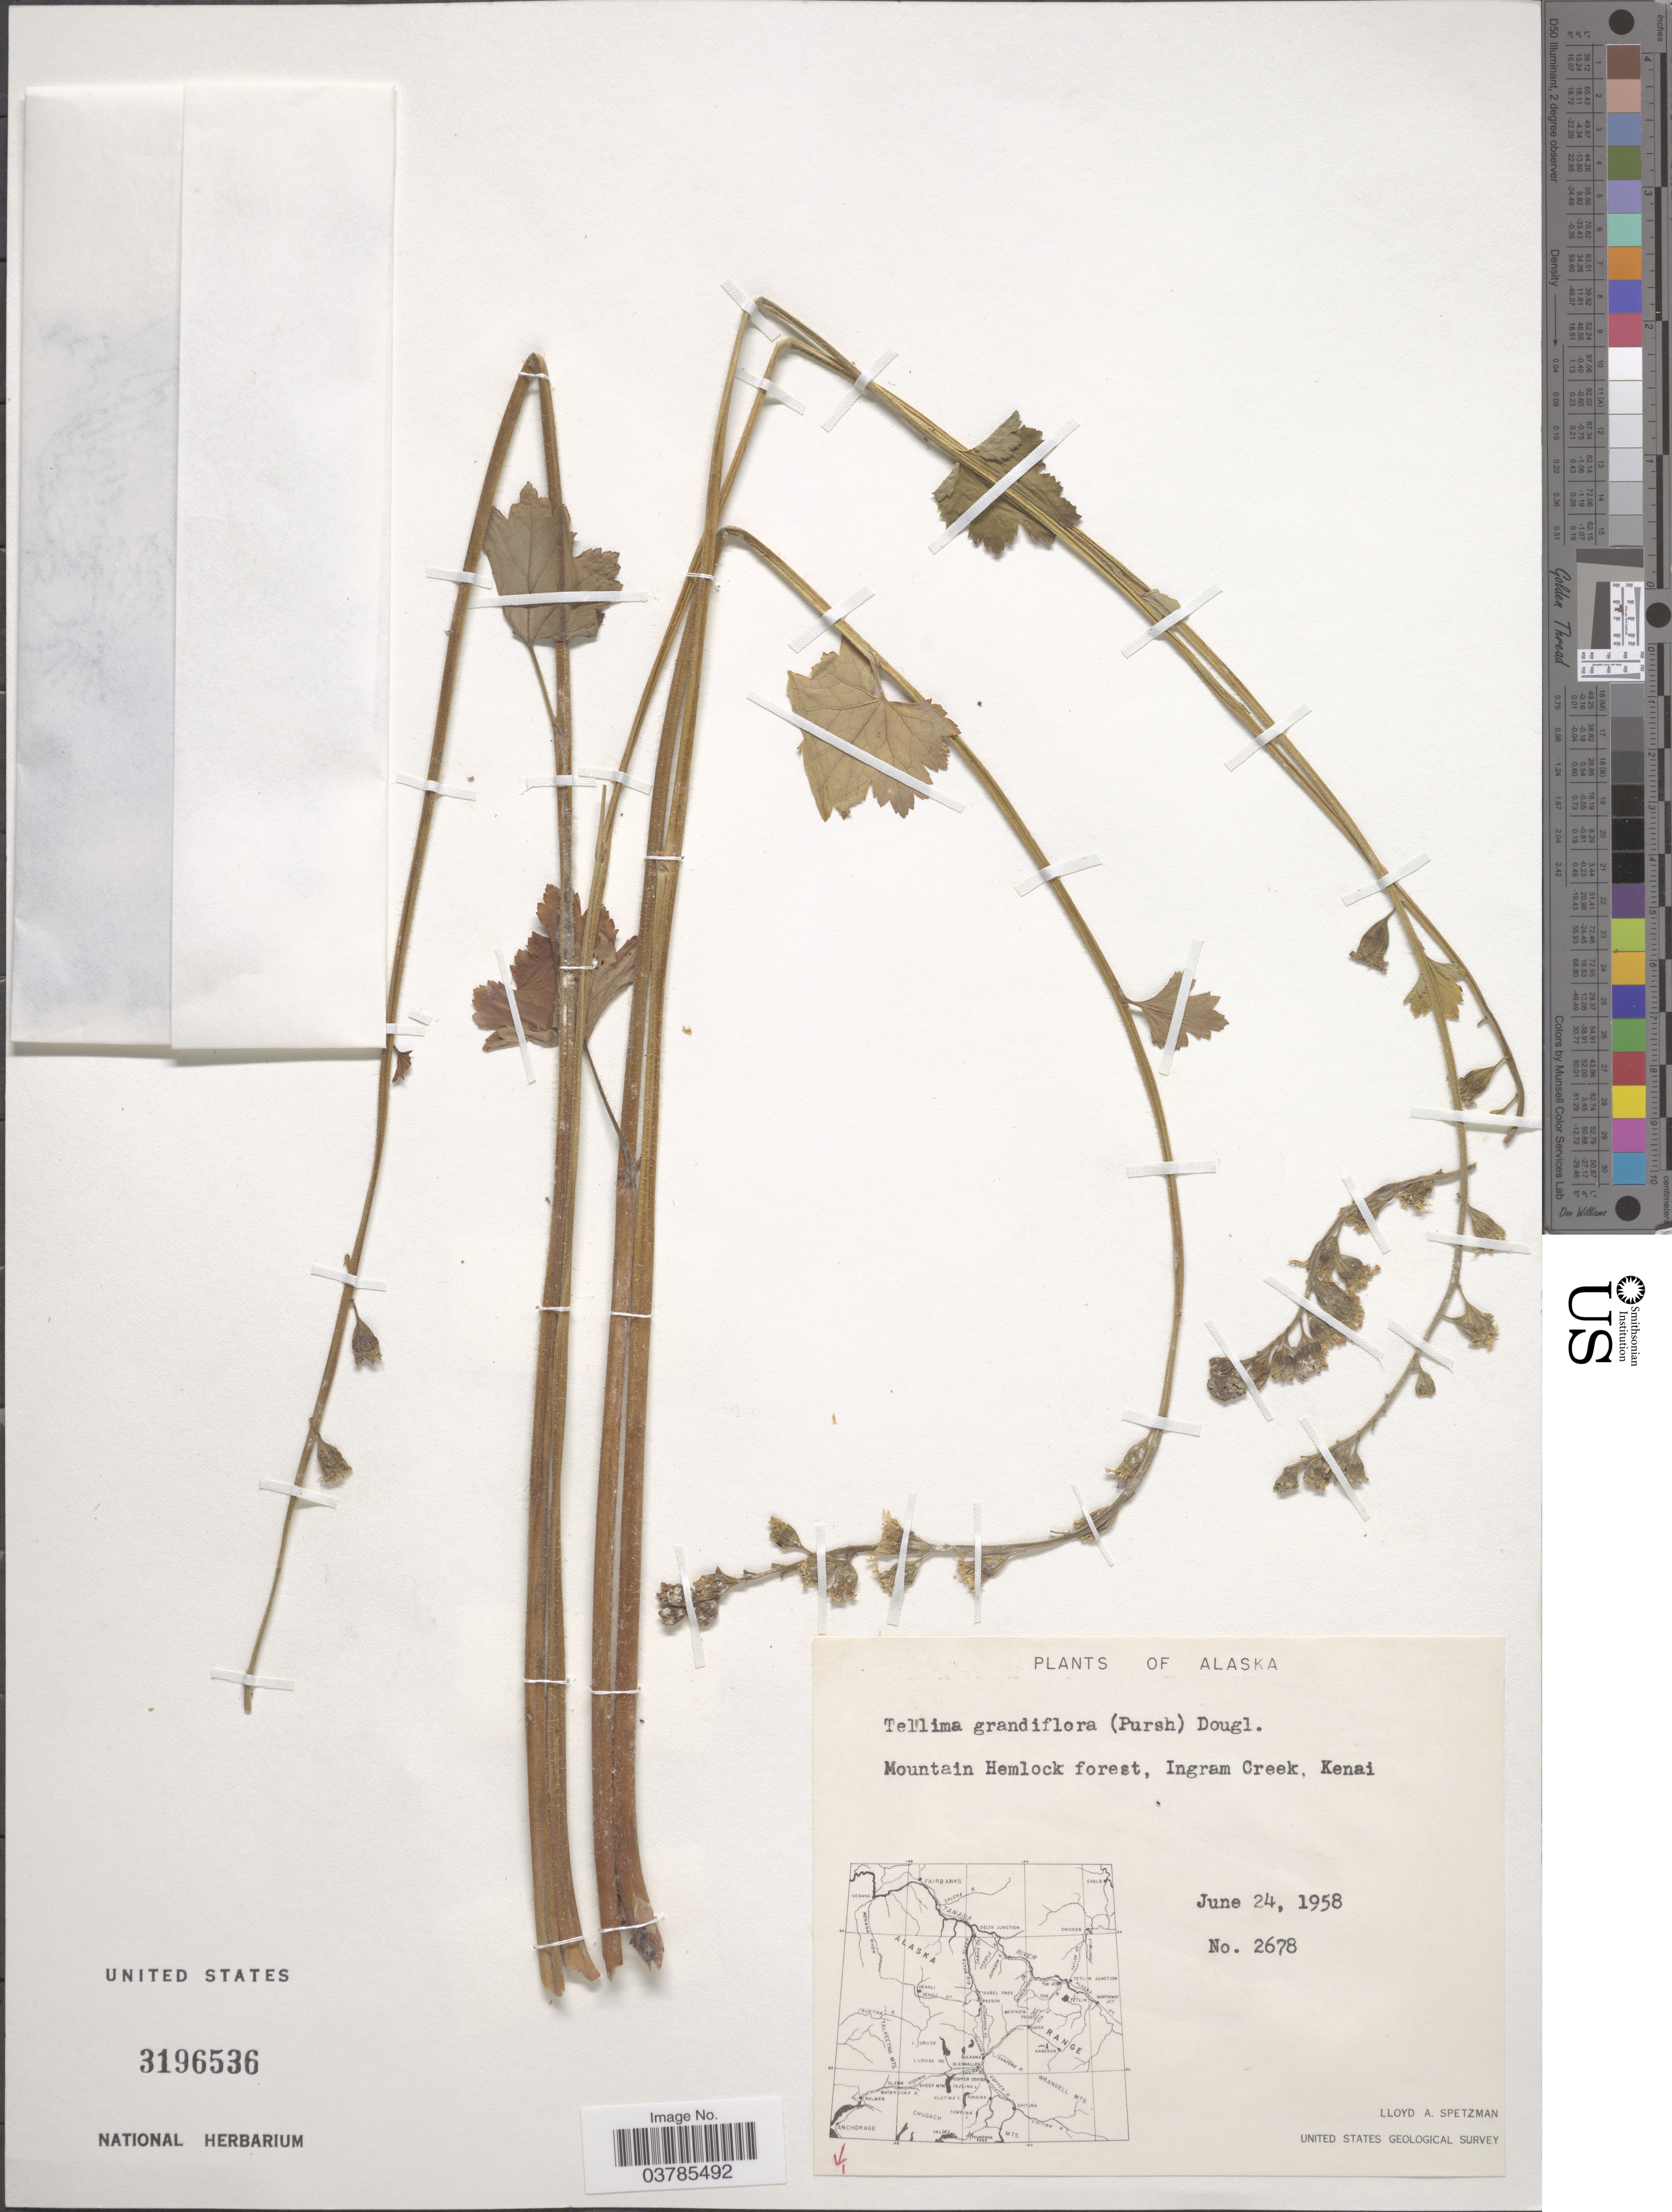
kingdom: Plantae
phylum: Tracheophyta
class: Magnoliopsida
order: Saxifragales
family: Saxifragaceae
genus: Tellima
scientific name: Tellima grandiflora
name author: (Pursh) Douglas ex Lindl.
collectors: L. Spetzman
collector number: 2678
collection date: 1958-06-24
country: United States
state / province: Alaska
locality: Mountain Hemlock forest, Ingram Creek, Kenai. United States Geological Survey.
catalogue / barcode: US 3196536